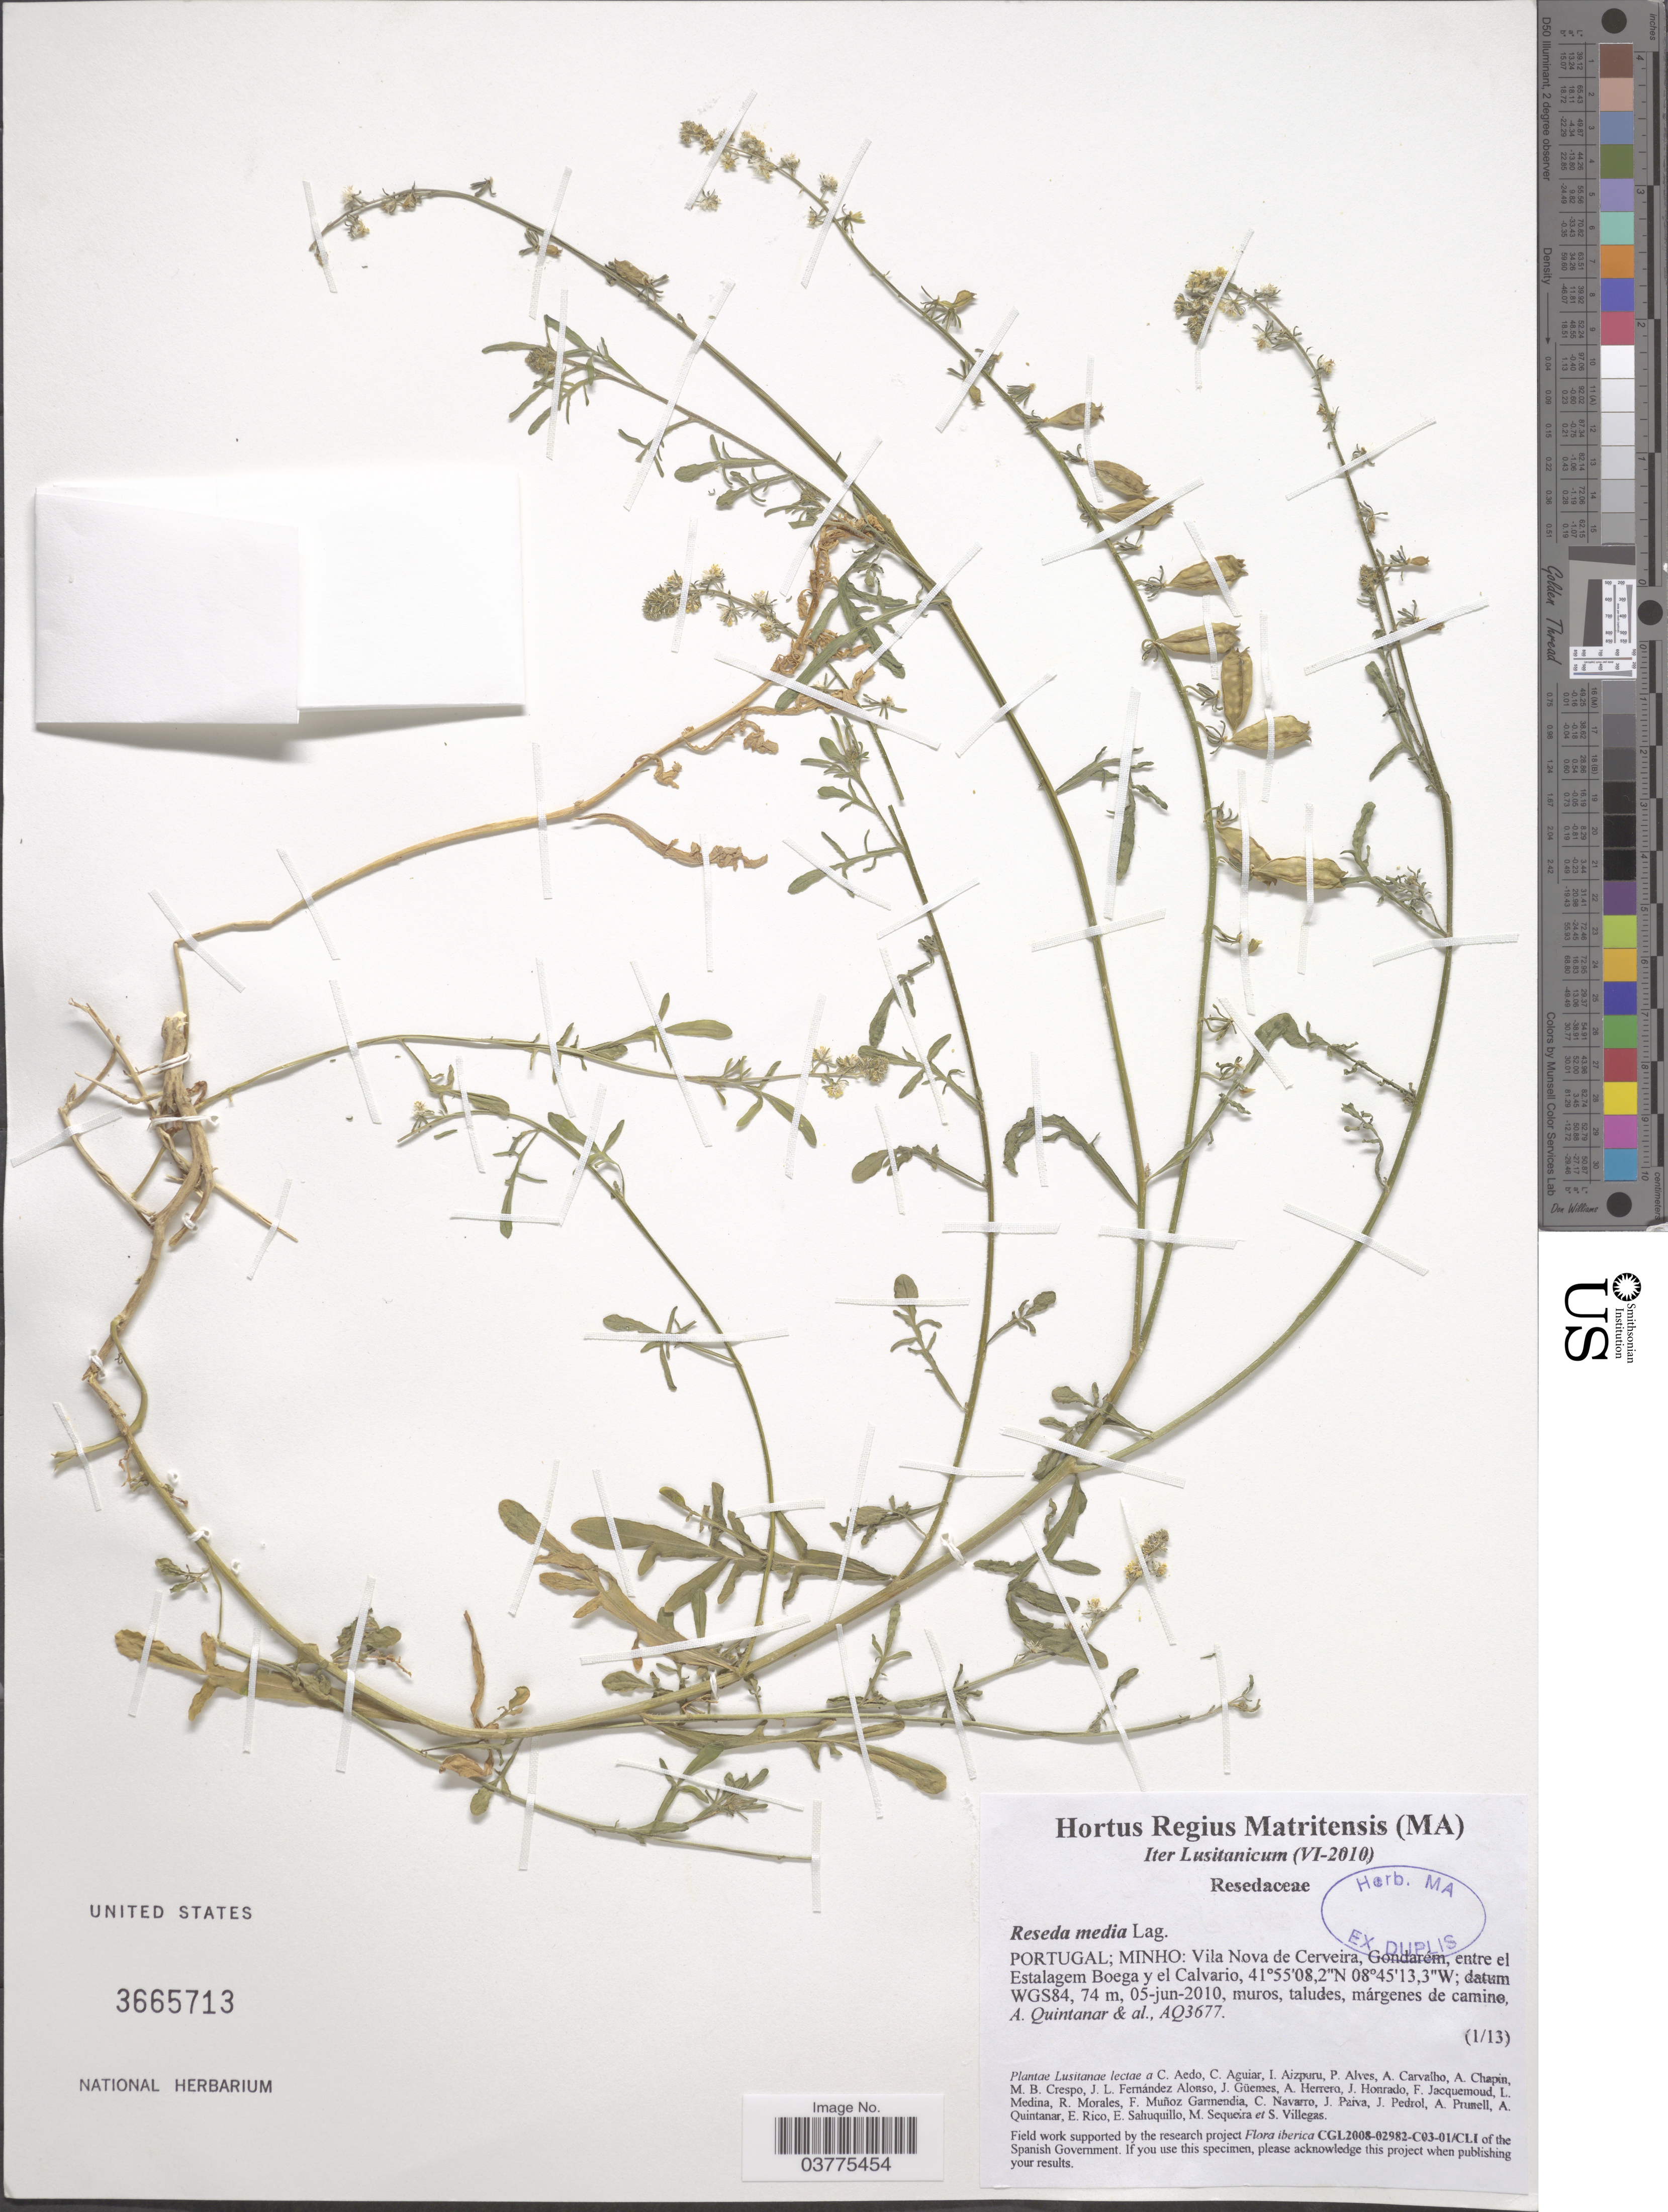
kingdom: Plantae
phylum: Tracheophyta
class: Magnoliopsida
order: Brassicales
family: Resedaceae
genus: Reseda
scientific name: Reseda media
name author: Lag.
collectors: A. Quintanar & et al.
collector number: AQ3677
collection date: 2010-06-05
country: Portugal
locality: Minho: Vila Nova de Cerveira, Gondarem, entre el Estalagem Boega y el Calvario, datum WGS84.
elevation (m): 74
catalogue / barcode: US 3665713